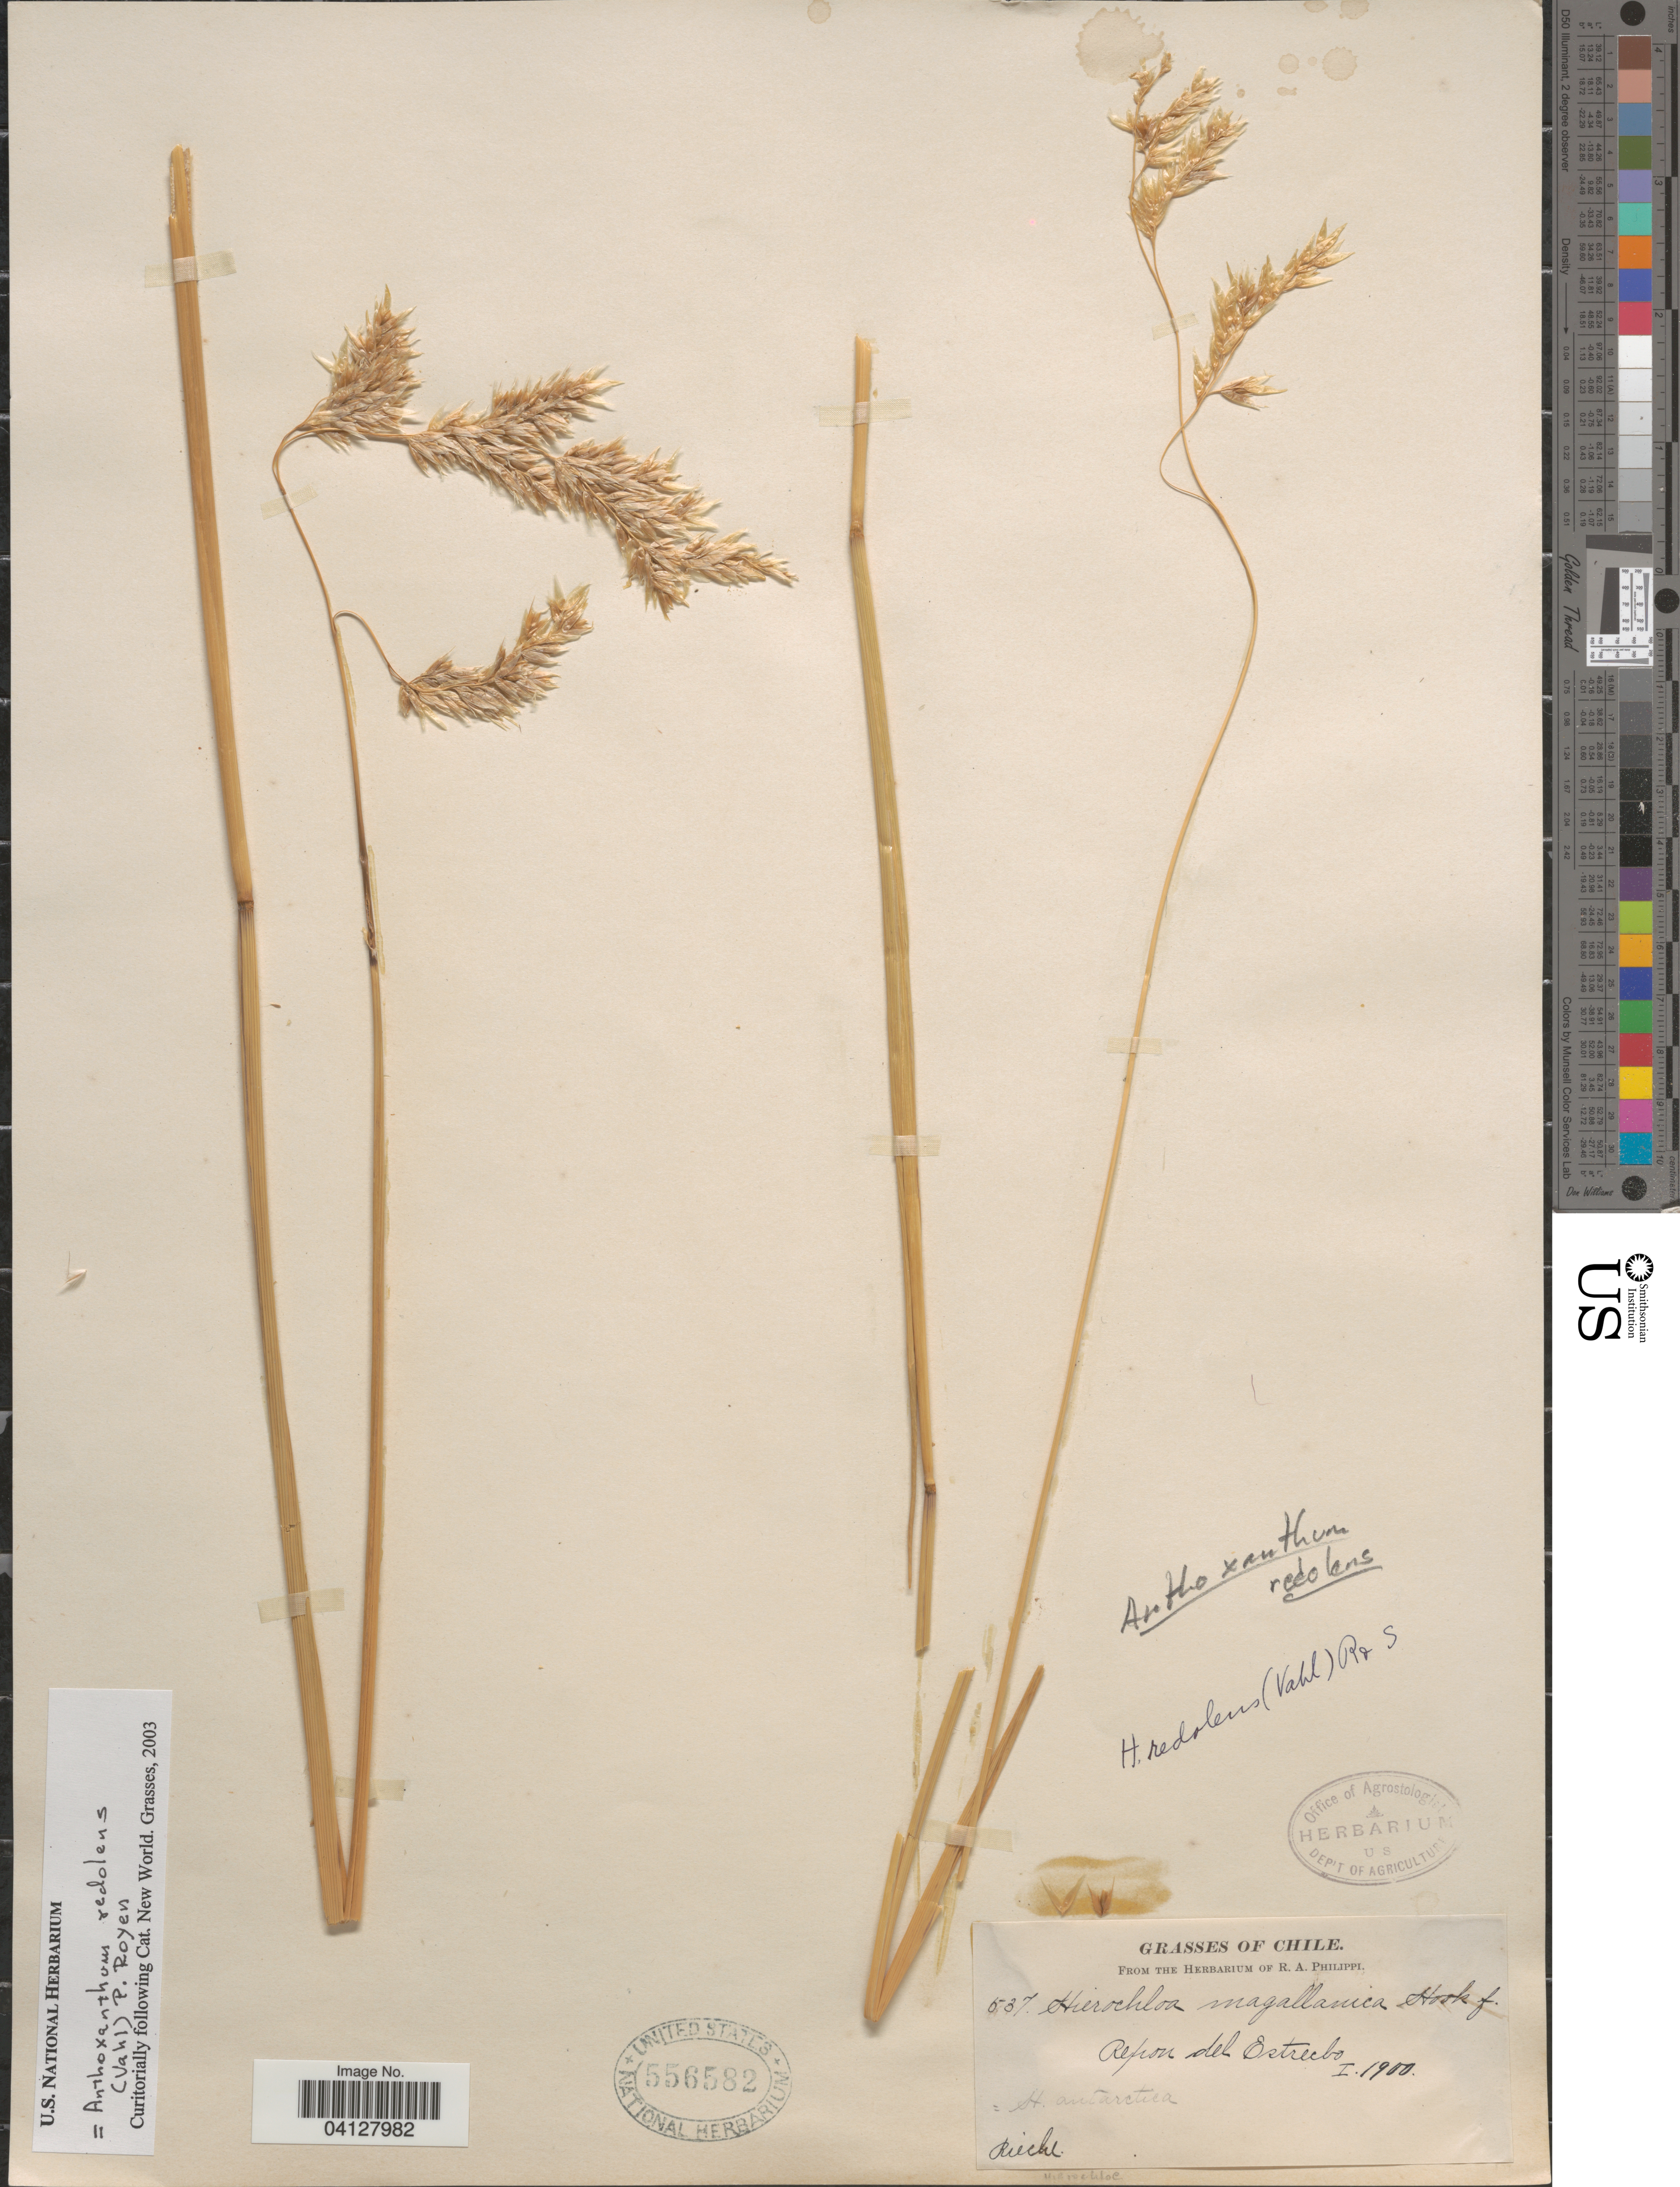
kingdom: Plantae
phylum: Tracheophyta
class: Liliopsida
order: Poales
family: Poaceae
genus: Anthoxanthum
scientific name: Anthoxanthum redolens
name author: (Vahl) P. Royen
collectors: Reiche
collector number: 537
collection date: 1900-01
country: Chile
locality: Repon del Estrecbo.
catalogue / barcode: US 556582